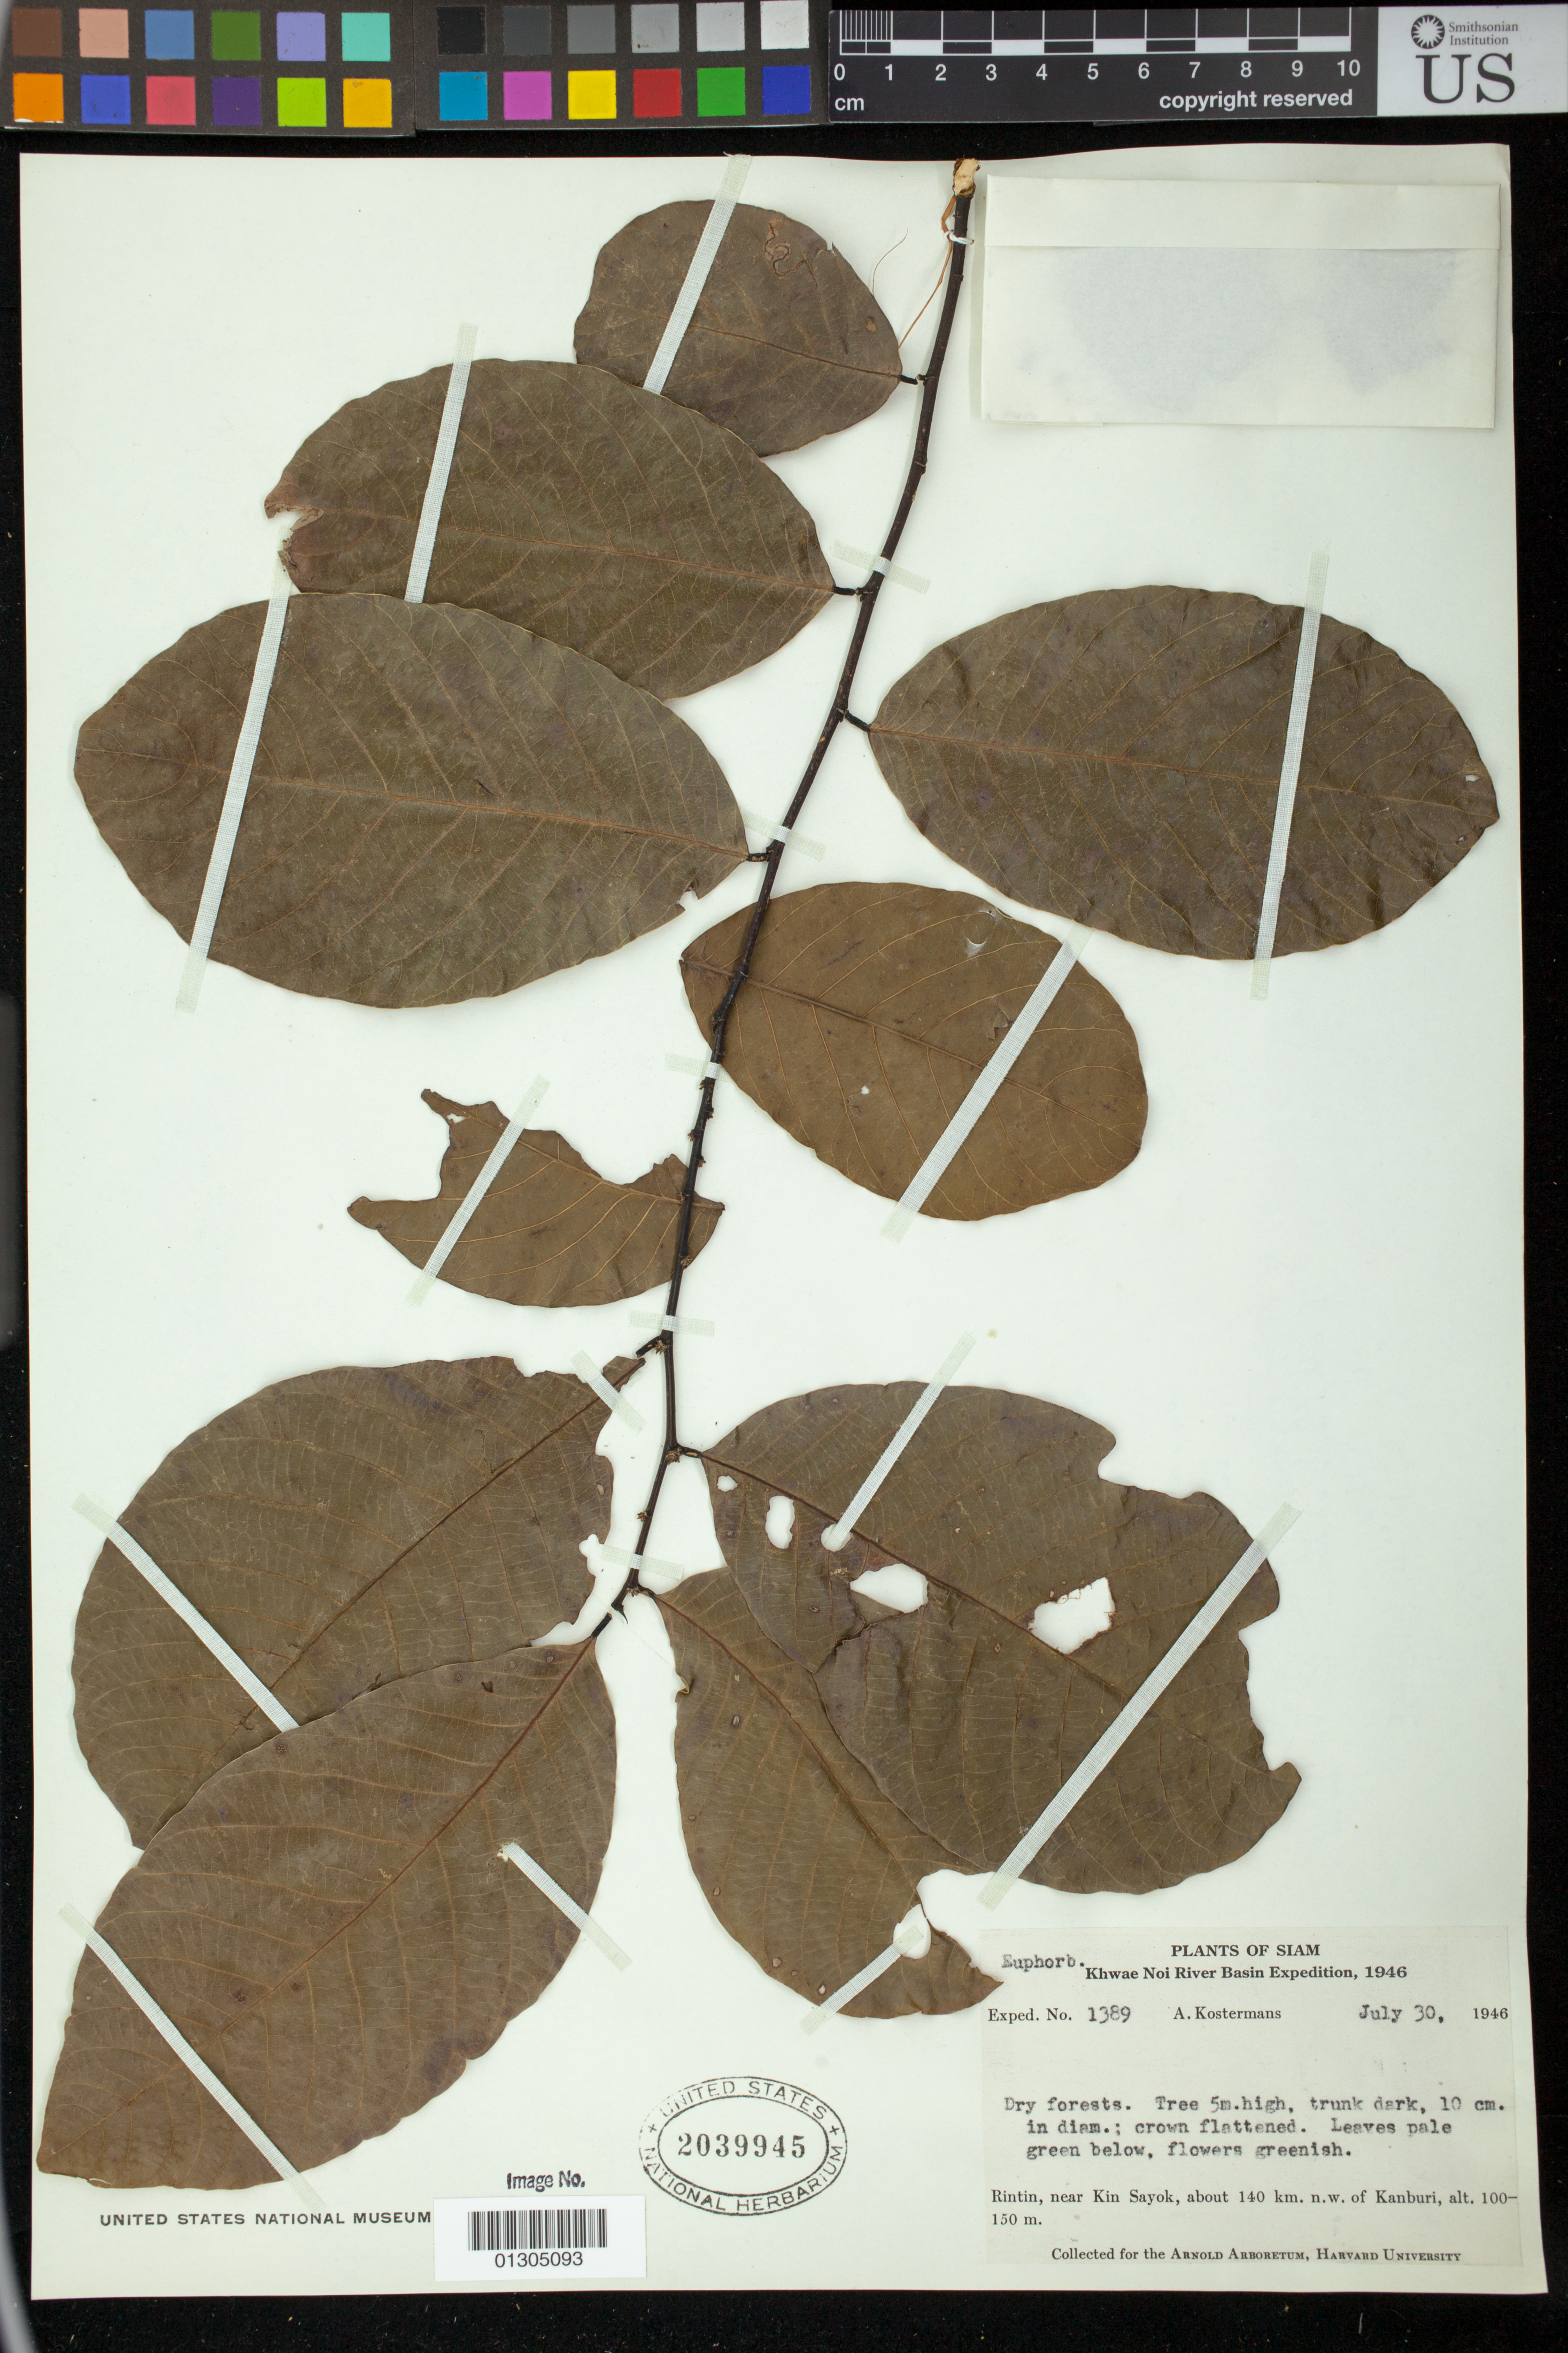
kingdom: Plantae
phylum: Tracheophyta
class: Magnoliopsida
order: Malpighiales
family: Euphorbiaceae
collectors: A. J. G. Kostermans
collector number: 1389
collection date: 1946-07-30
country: Thailand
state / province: Kanchanaburi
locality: Rintin, near Kin Sayok, about 140 km. n.w. of Kanburi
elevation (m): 100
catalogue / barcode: US 2039945